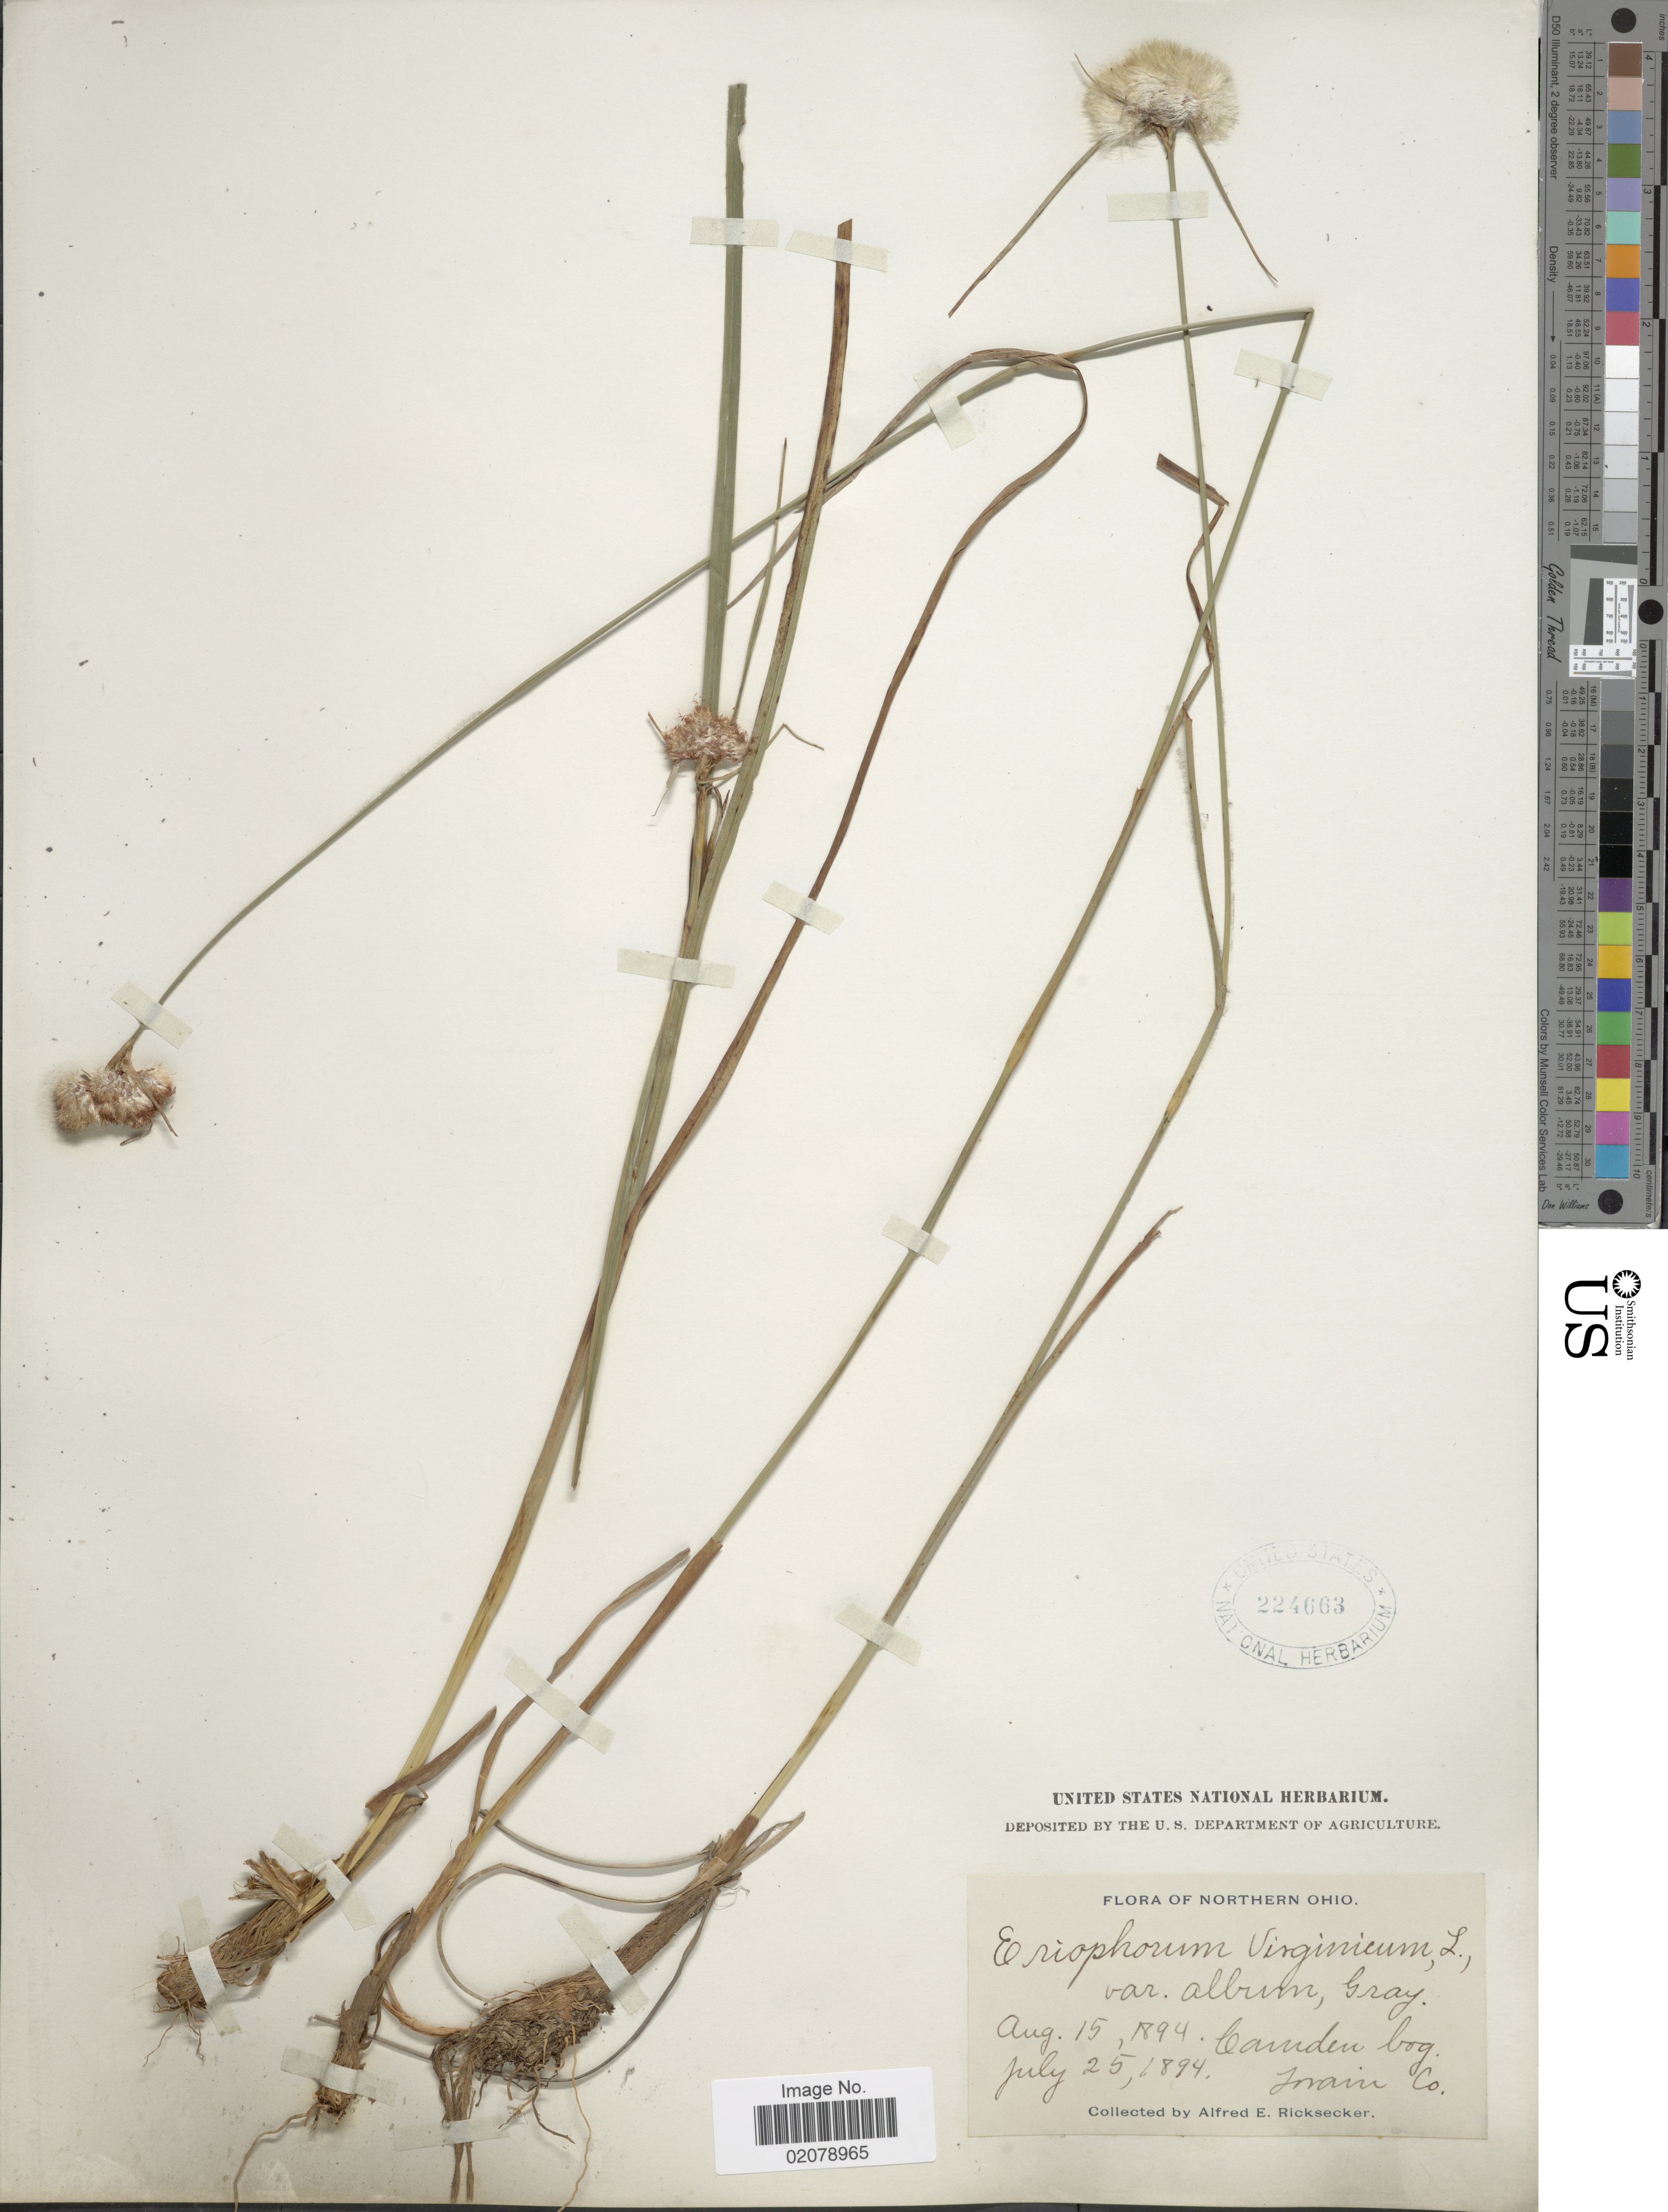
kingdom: Plantae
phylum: Tracheophyta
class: Liliopsida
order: Poales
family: Cyperaceae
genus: Eriophorum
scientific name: Eriophorum virginicum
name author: L.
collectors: A. E. Ricksecker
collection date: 1894-07-25/1894-08-15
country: United States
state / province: Ohio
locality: Northern Ohi, Camden Bog, Iwan Co.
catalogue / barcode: US 224663